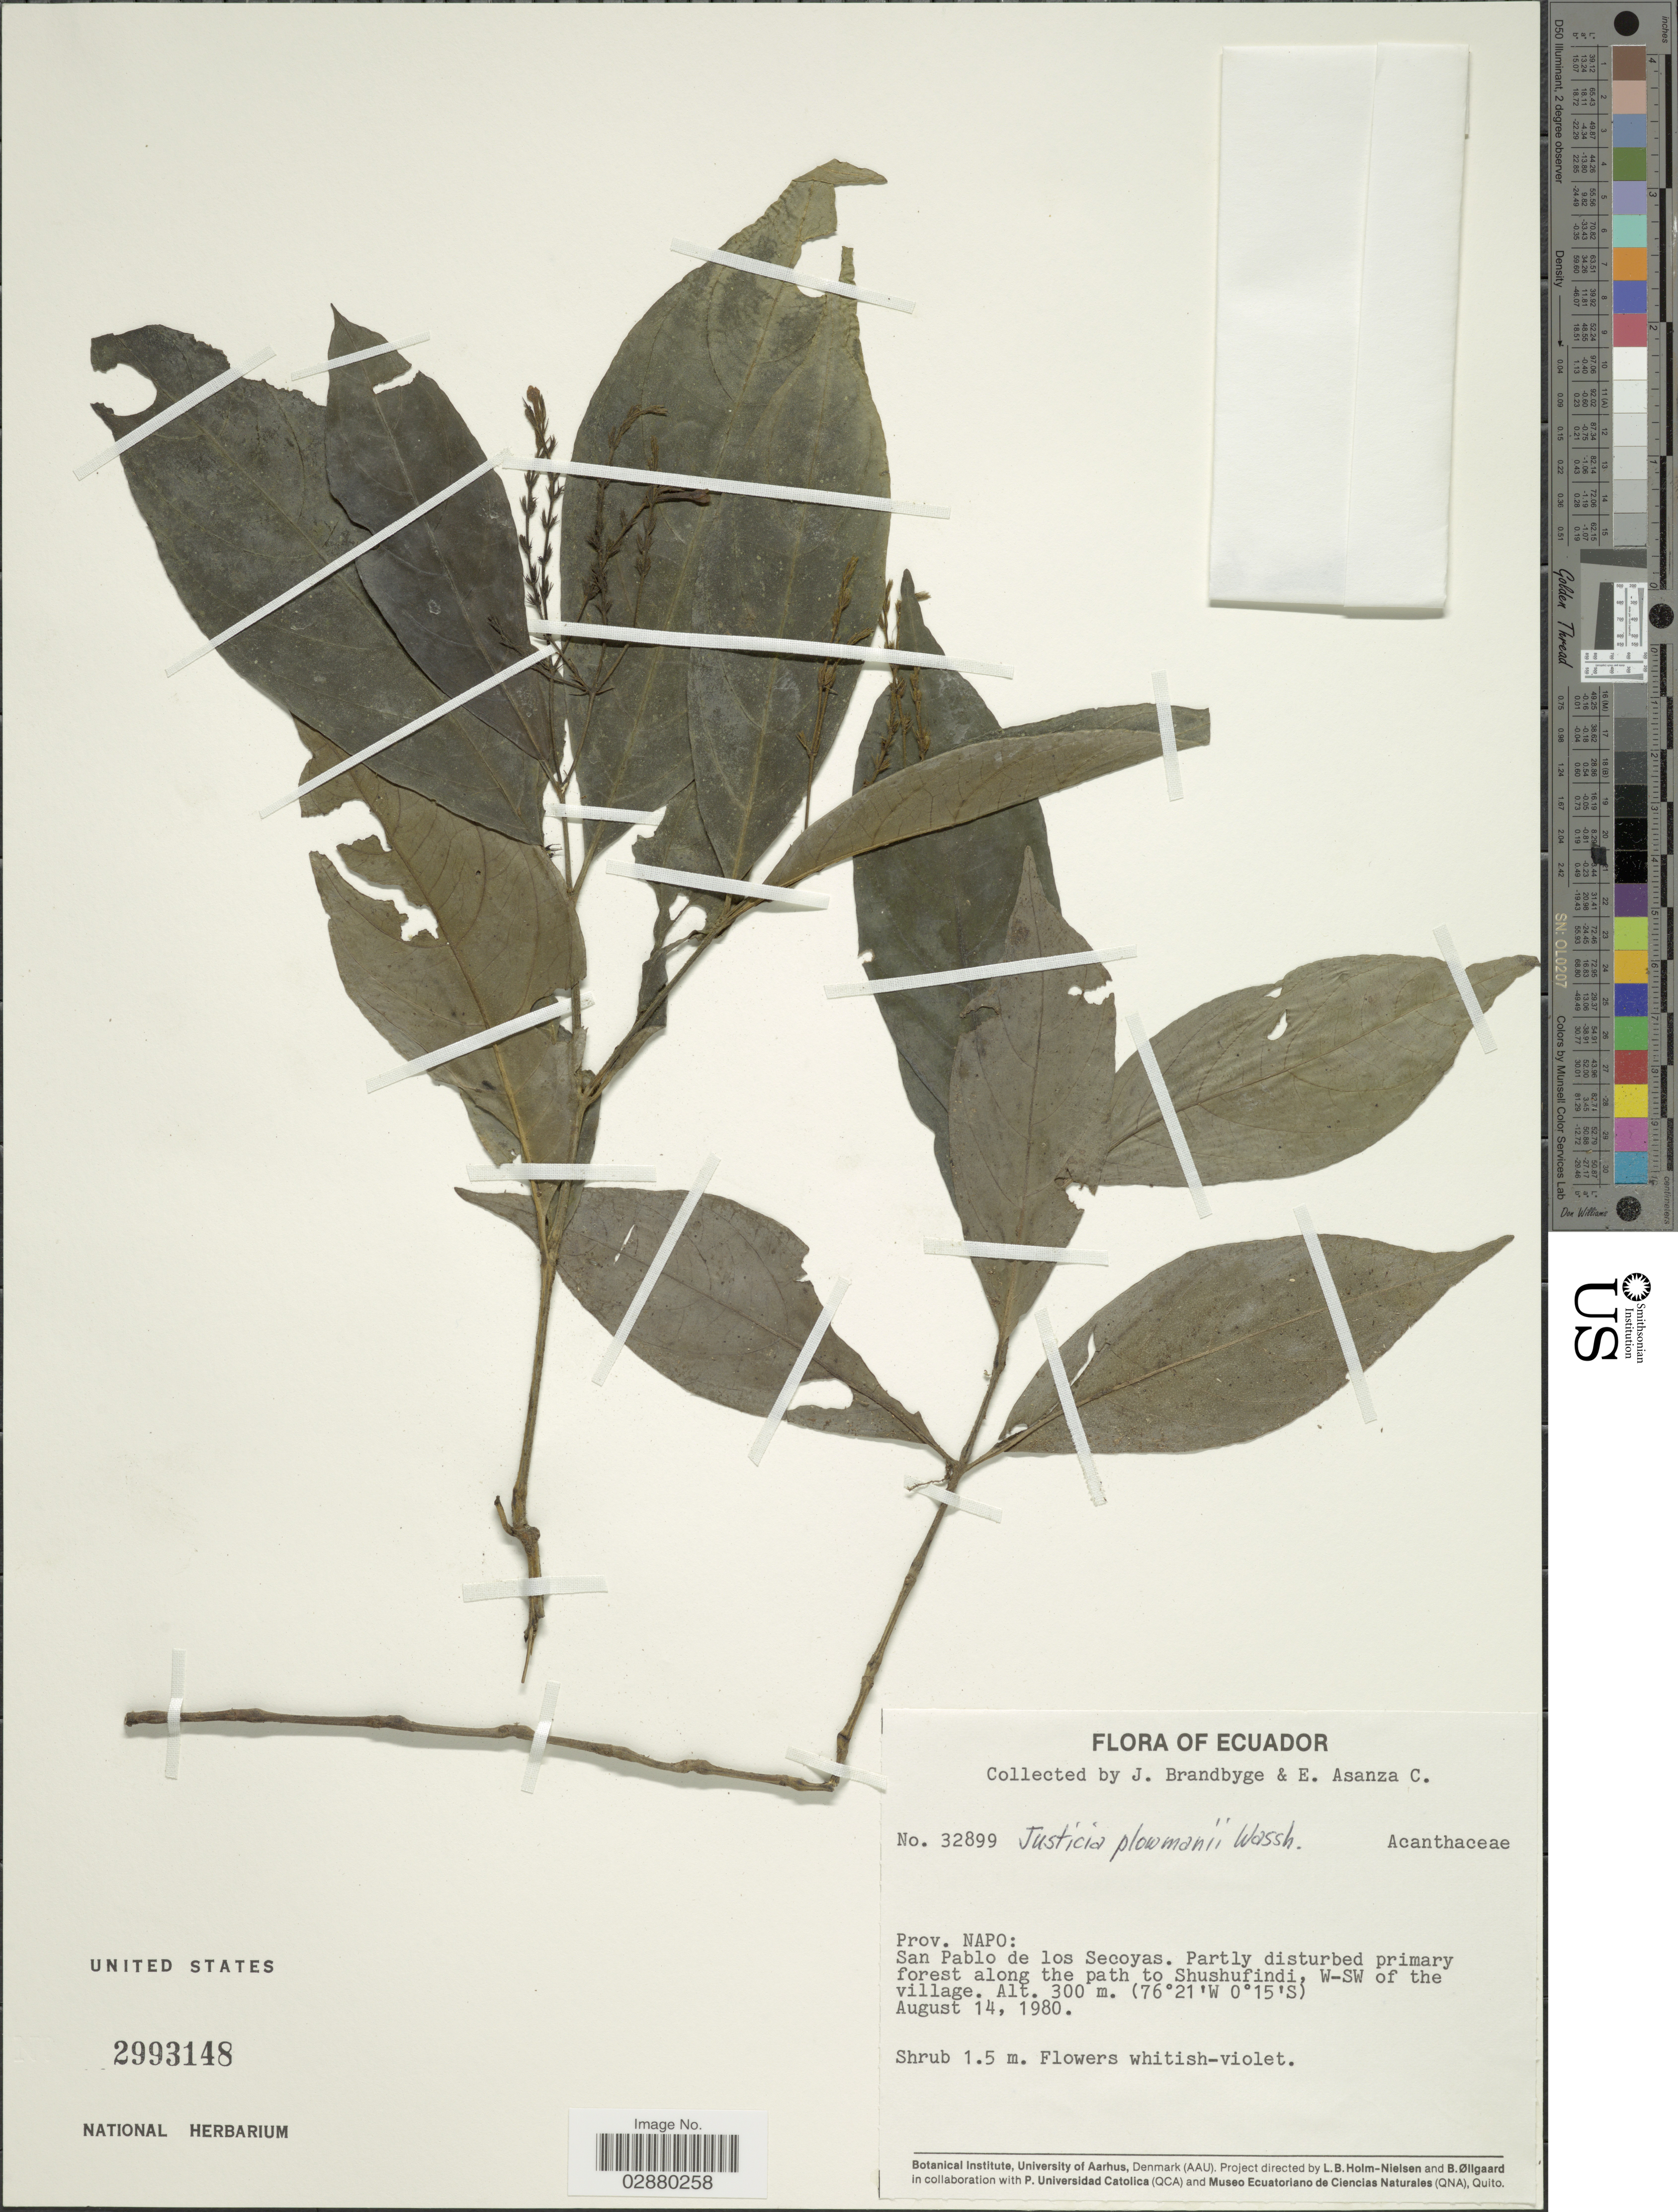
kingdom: Plantae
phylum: Tracheophyta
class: Magnoliopsida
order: Lamiales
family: Acanthaceae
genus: Justicia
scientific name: Justicia plowmanii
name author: Wassh.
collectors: J. Brandbyge & E. Asanza C.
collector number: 32899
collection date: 1980-08-14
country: Ecuador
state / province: Napo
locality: San Pablo de los Secoyas. Partly disturbed primary forest along the path to Shushufindi, W-SW of the village.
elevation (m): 300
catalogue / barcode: US 2993148